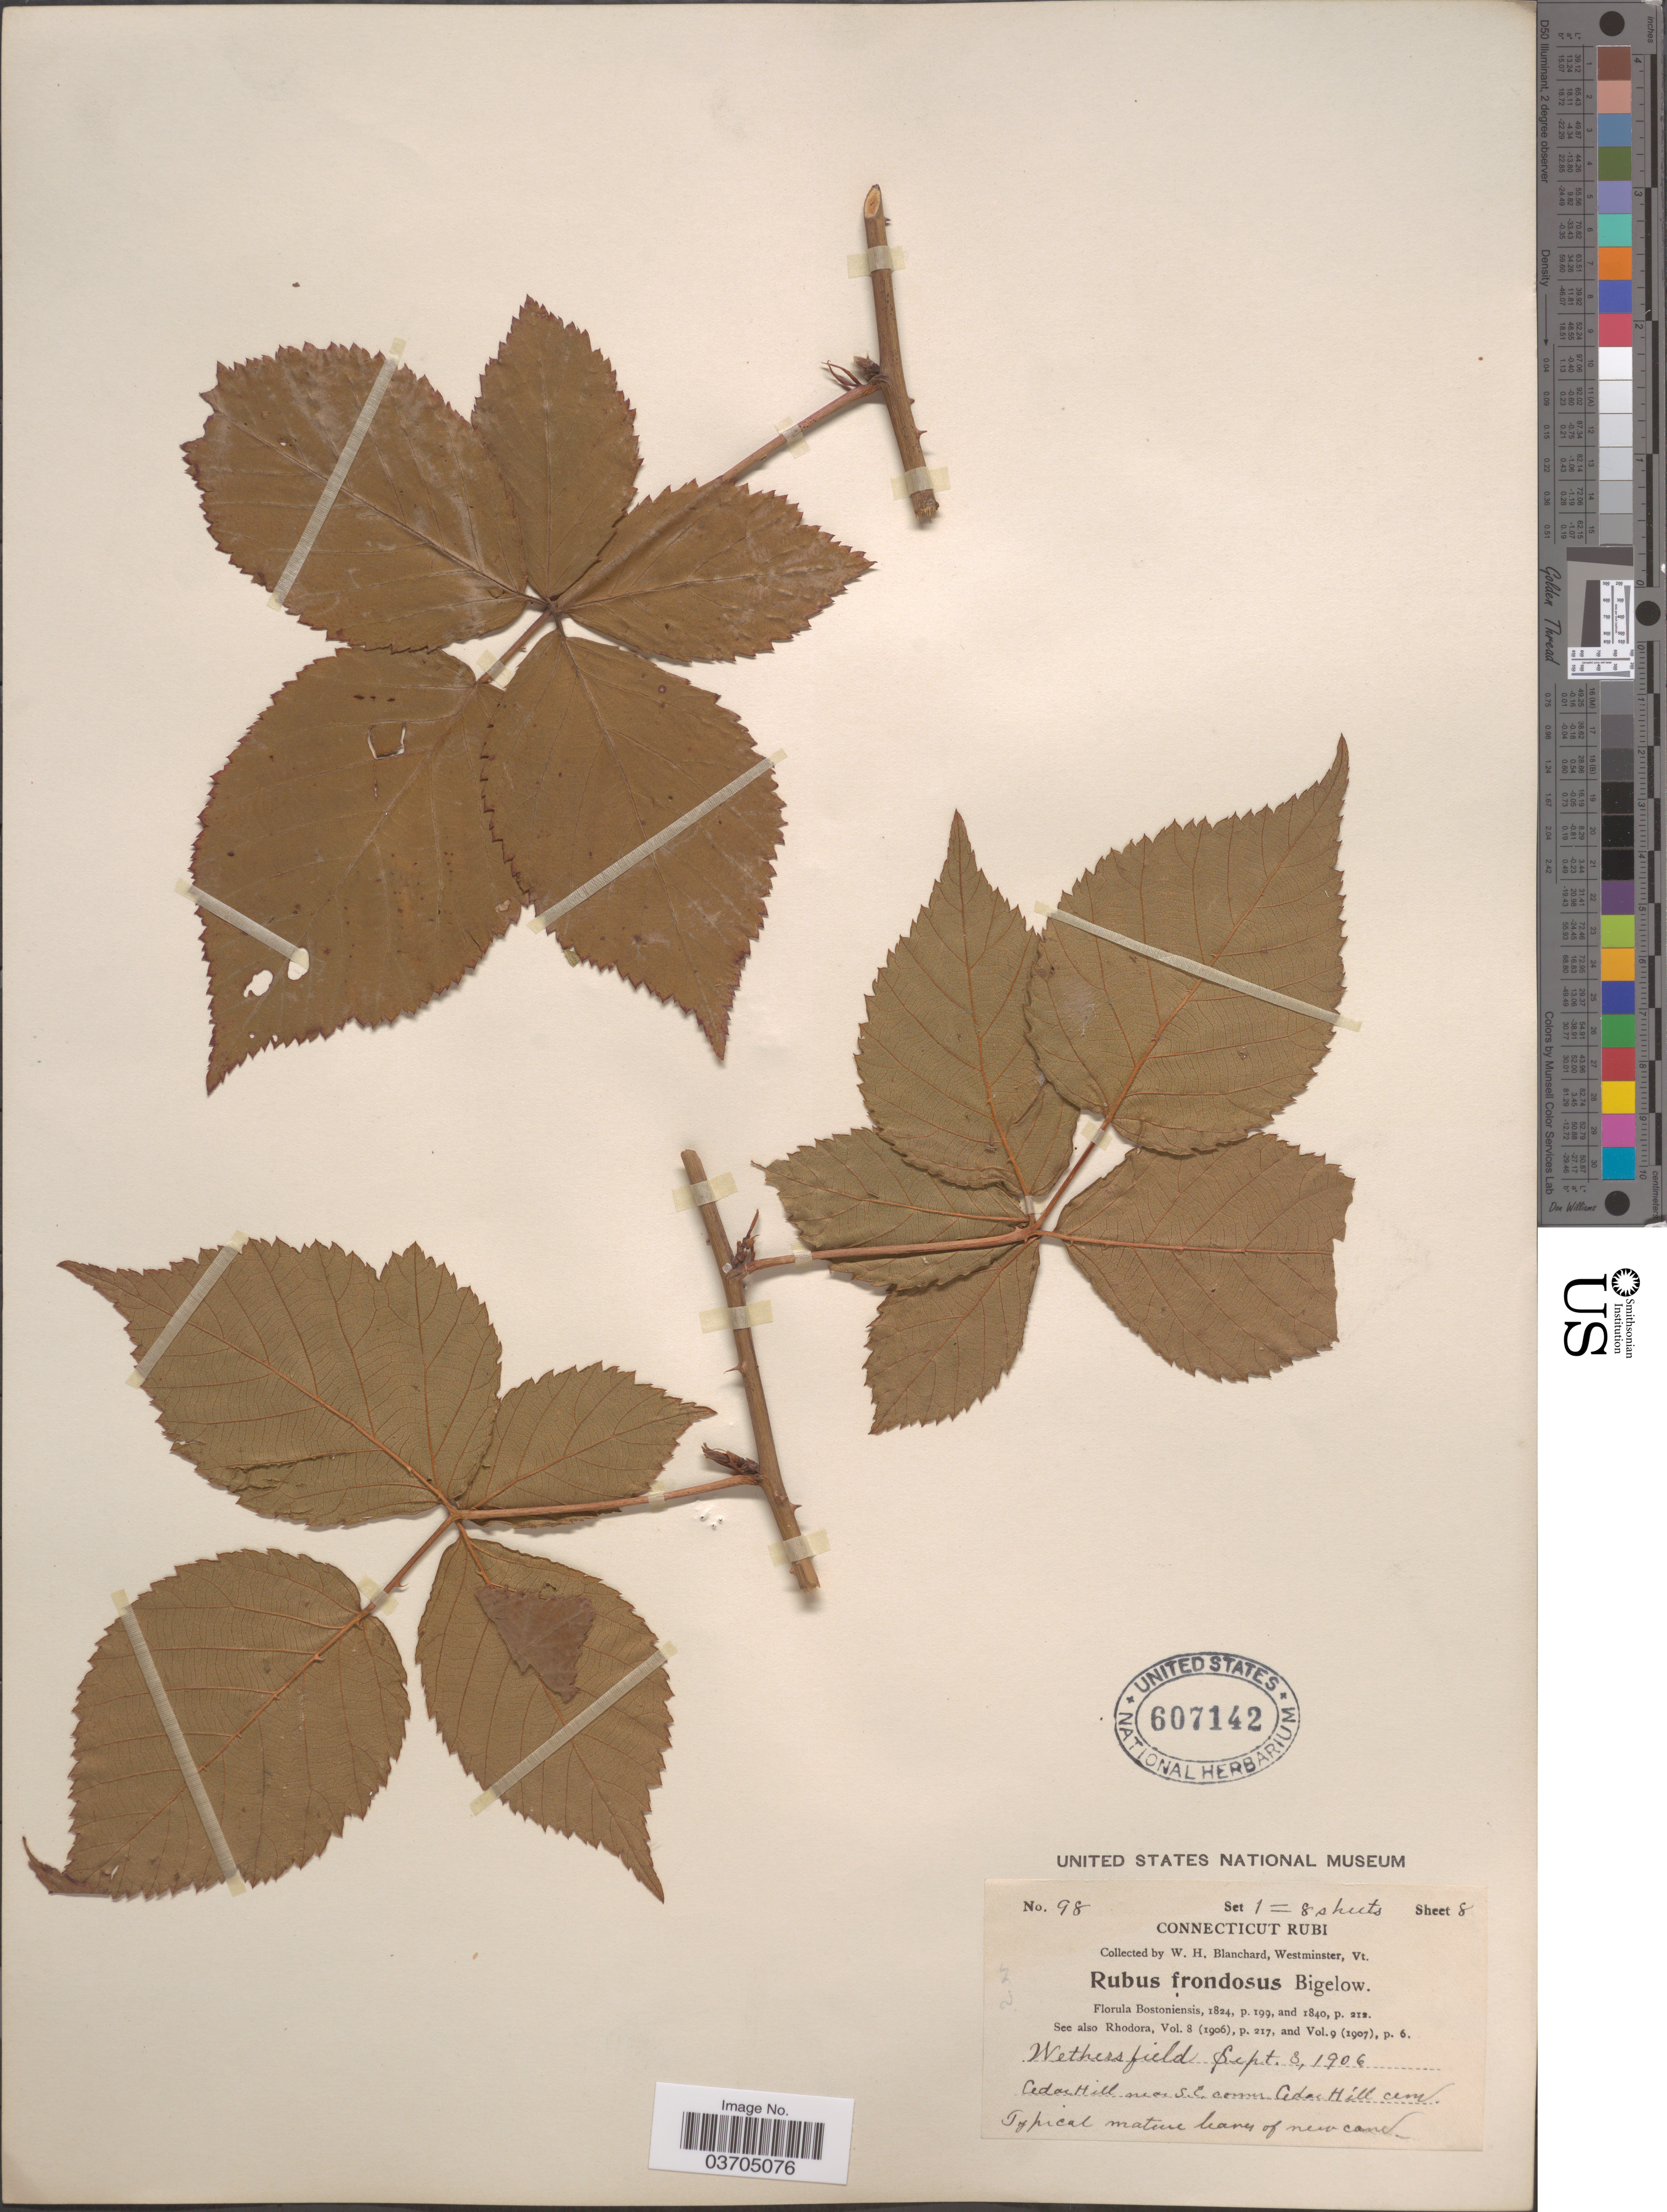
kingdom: Plantae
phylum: Tracheophyta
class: Magnoliopsida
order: Rosales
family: Rosaceae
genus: Rubus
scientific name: Rubus frondosus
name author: Bigelow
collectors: W. H. Blanchard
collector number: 98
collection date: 1906-09-03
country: United States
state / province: Connecticut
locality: Wethersfield. Cedar Hill near S. E. corner Cedar Hill cem.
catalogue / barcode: US 607142